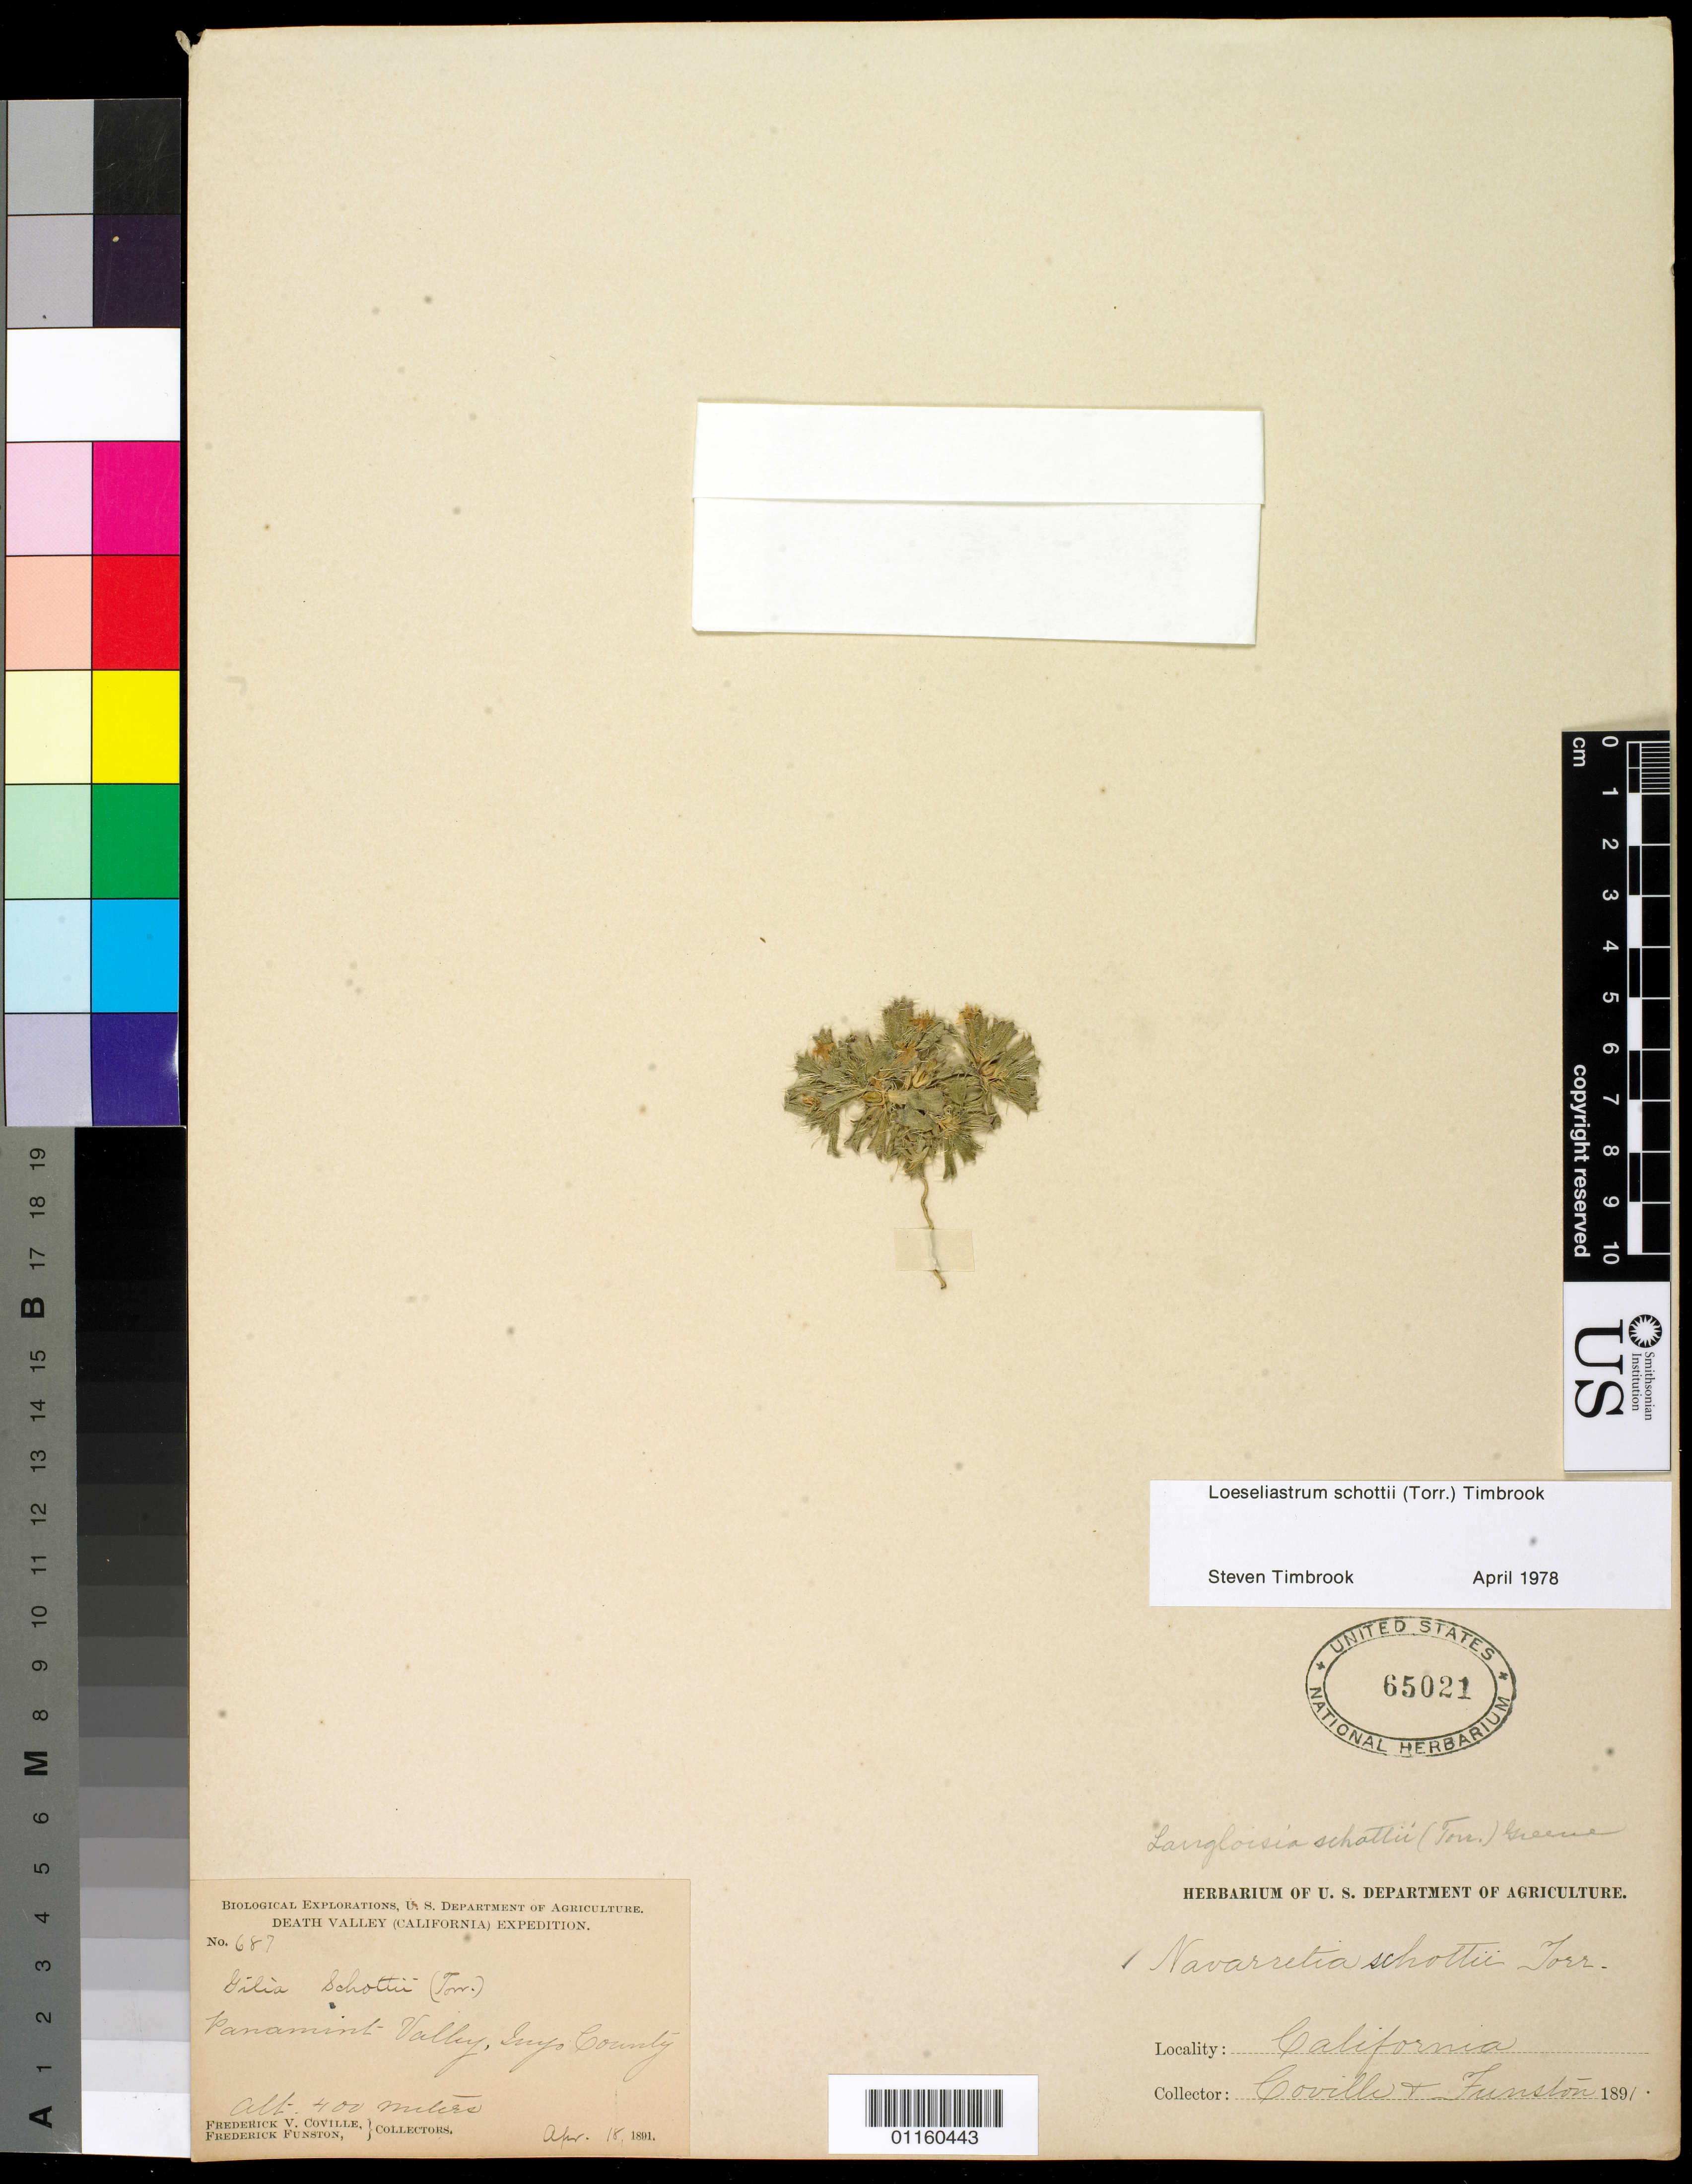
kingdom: Plantae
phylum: Tracheophyta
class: Magnoliopsida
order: Ericales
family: Polemoniaceae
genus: Loeseliastrum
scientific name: Loeseliastrum schottii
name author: (Torr.) Timbrook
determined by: Timbrook, S.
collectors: F. V. Coville & F. Funston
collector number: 687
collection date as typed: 18 Apr 1891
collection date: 1891-04-18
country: United States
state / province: California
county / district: Inyo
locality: Panamint Valley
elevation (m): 400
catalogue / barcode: US 65021